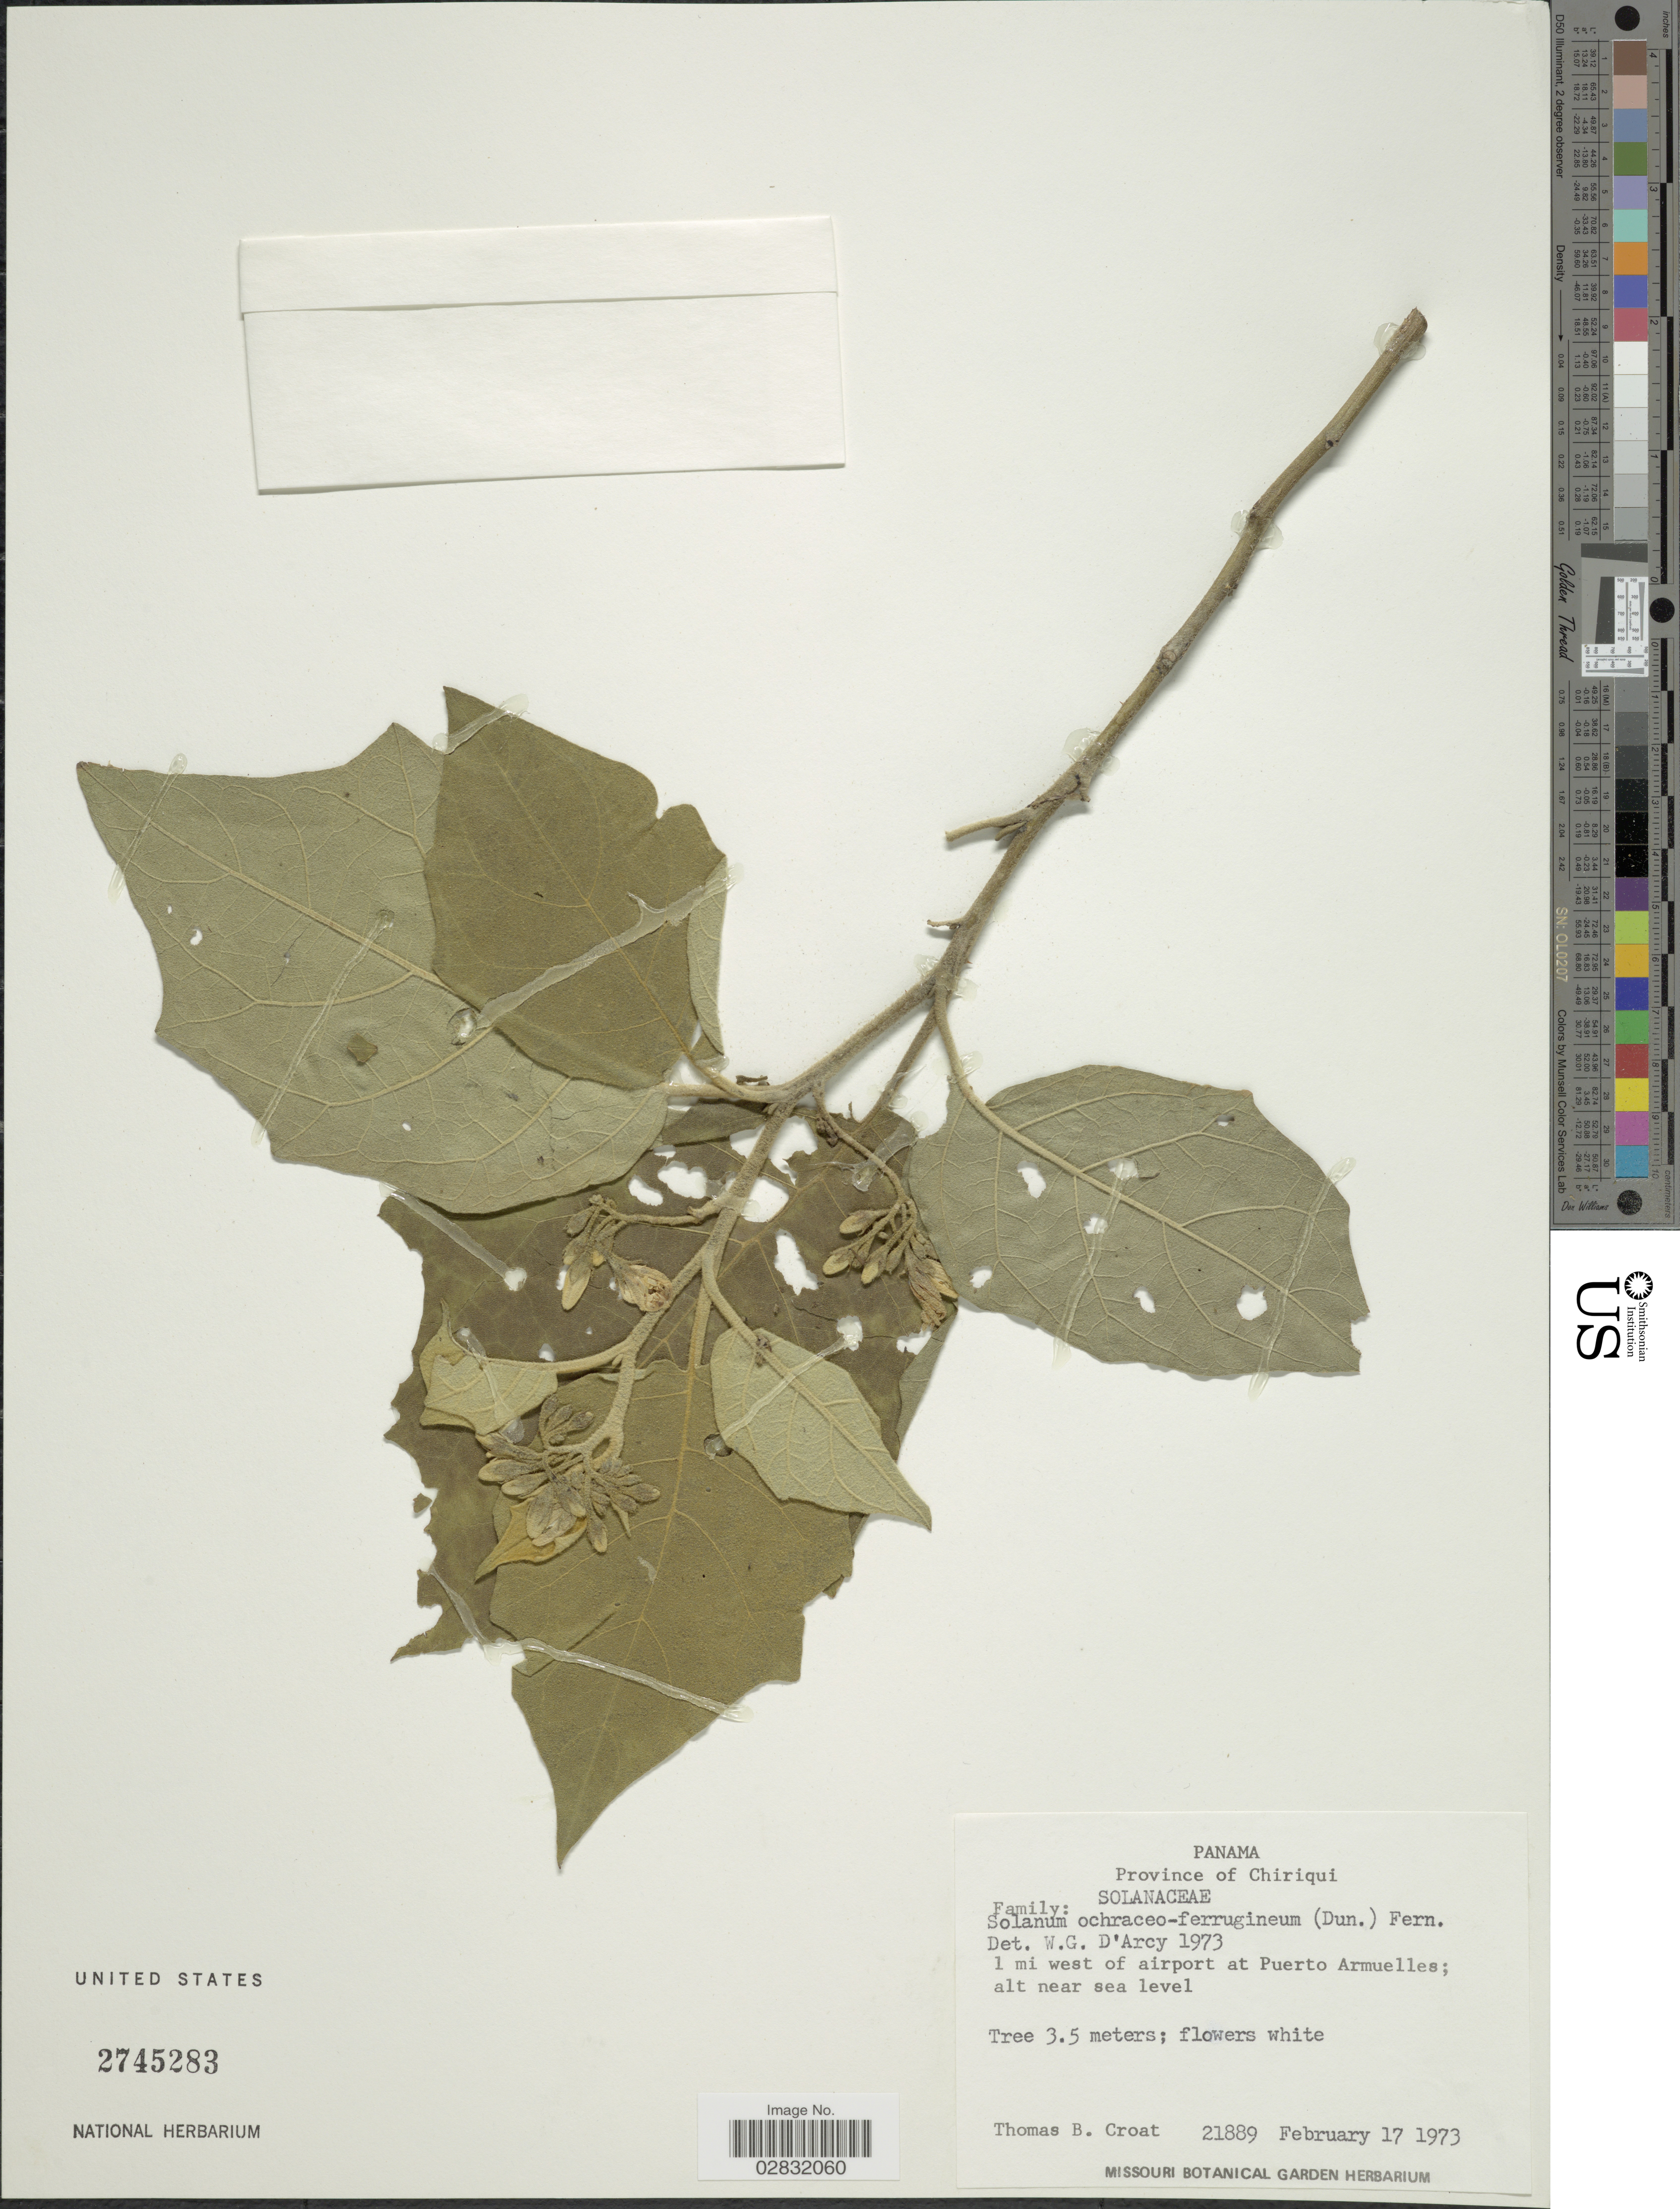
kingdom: Plantae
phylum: Tracheophyta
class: Magnoliopsida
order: Solanales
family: Solanaceae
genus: Solanum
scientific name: Solanum ochraceo-ferrugineum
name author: (Dunal) Fernald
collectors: T. B. Croat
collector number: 21889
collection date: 1973-02-17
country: Panama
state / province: Chiriqui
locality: Province of Chiriqui, 1 mi west of airport at Puerto Armuelles.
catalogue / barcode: US 2745283